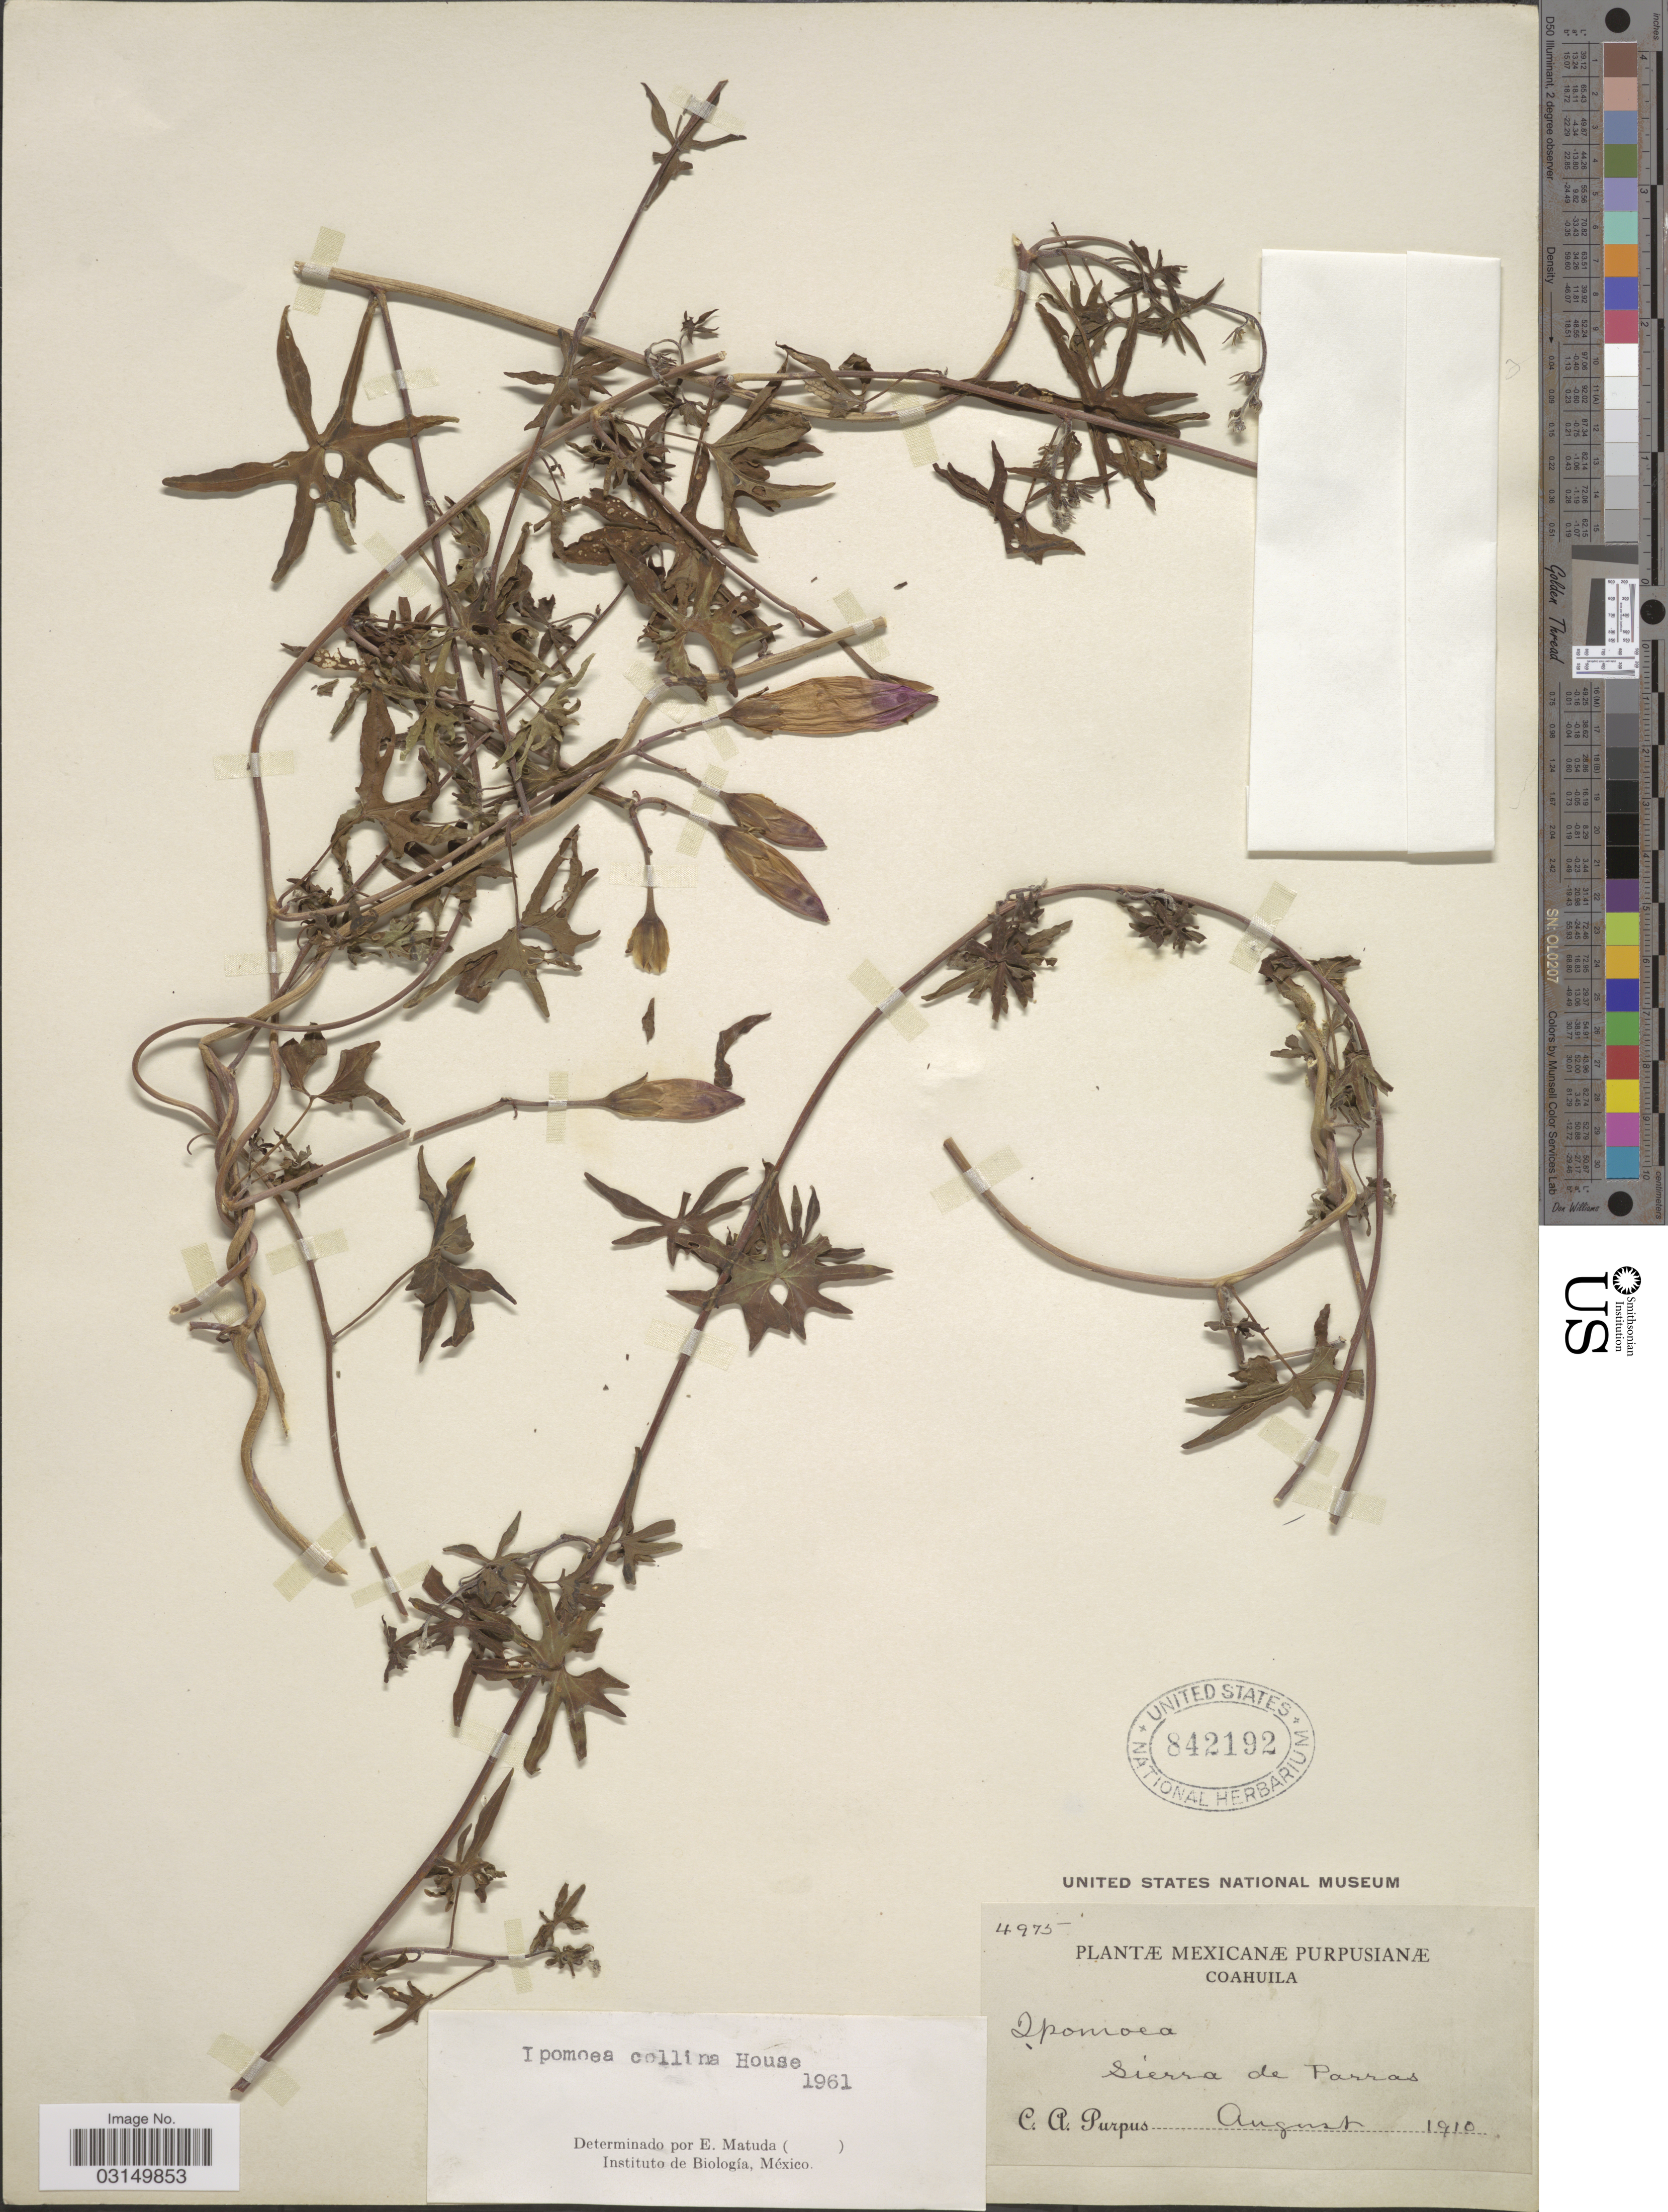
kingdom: Plantae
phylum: Tracheophyta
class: Magnoliopsida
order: Solanales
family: Convolvulaceae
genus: Ipomoea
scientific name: Ipomoea collina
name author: House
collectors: C. A. Purpus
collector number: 4975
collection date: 1910-08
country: Mexico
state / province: Coahuila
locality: Sierra de Parras.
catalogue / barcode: US 842192